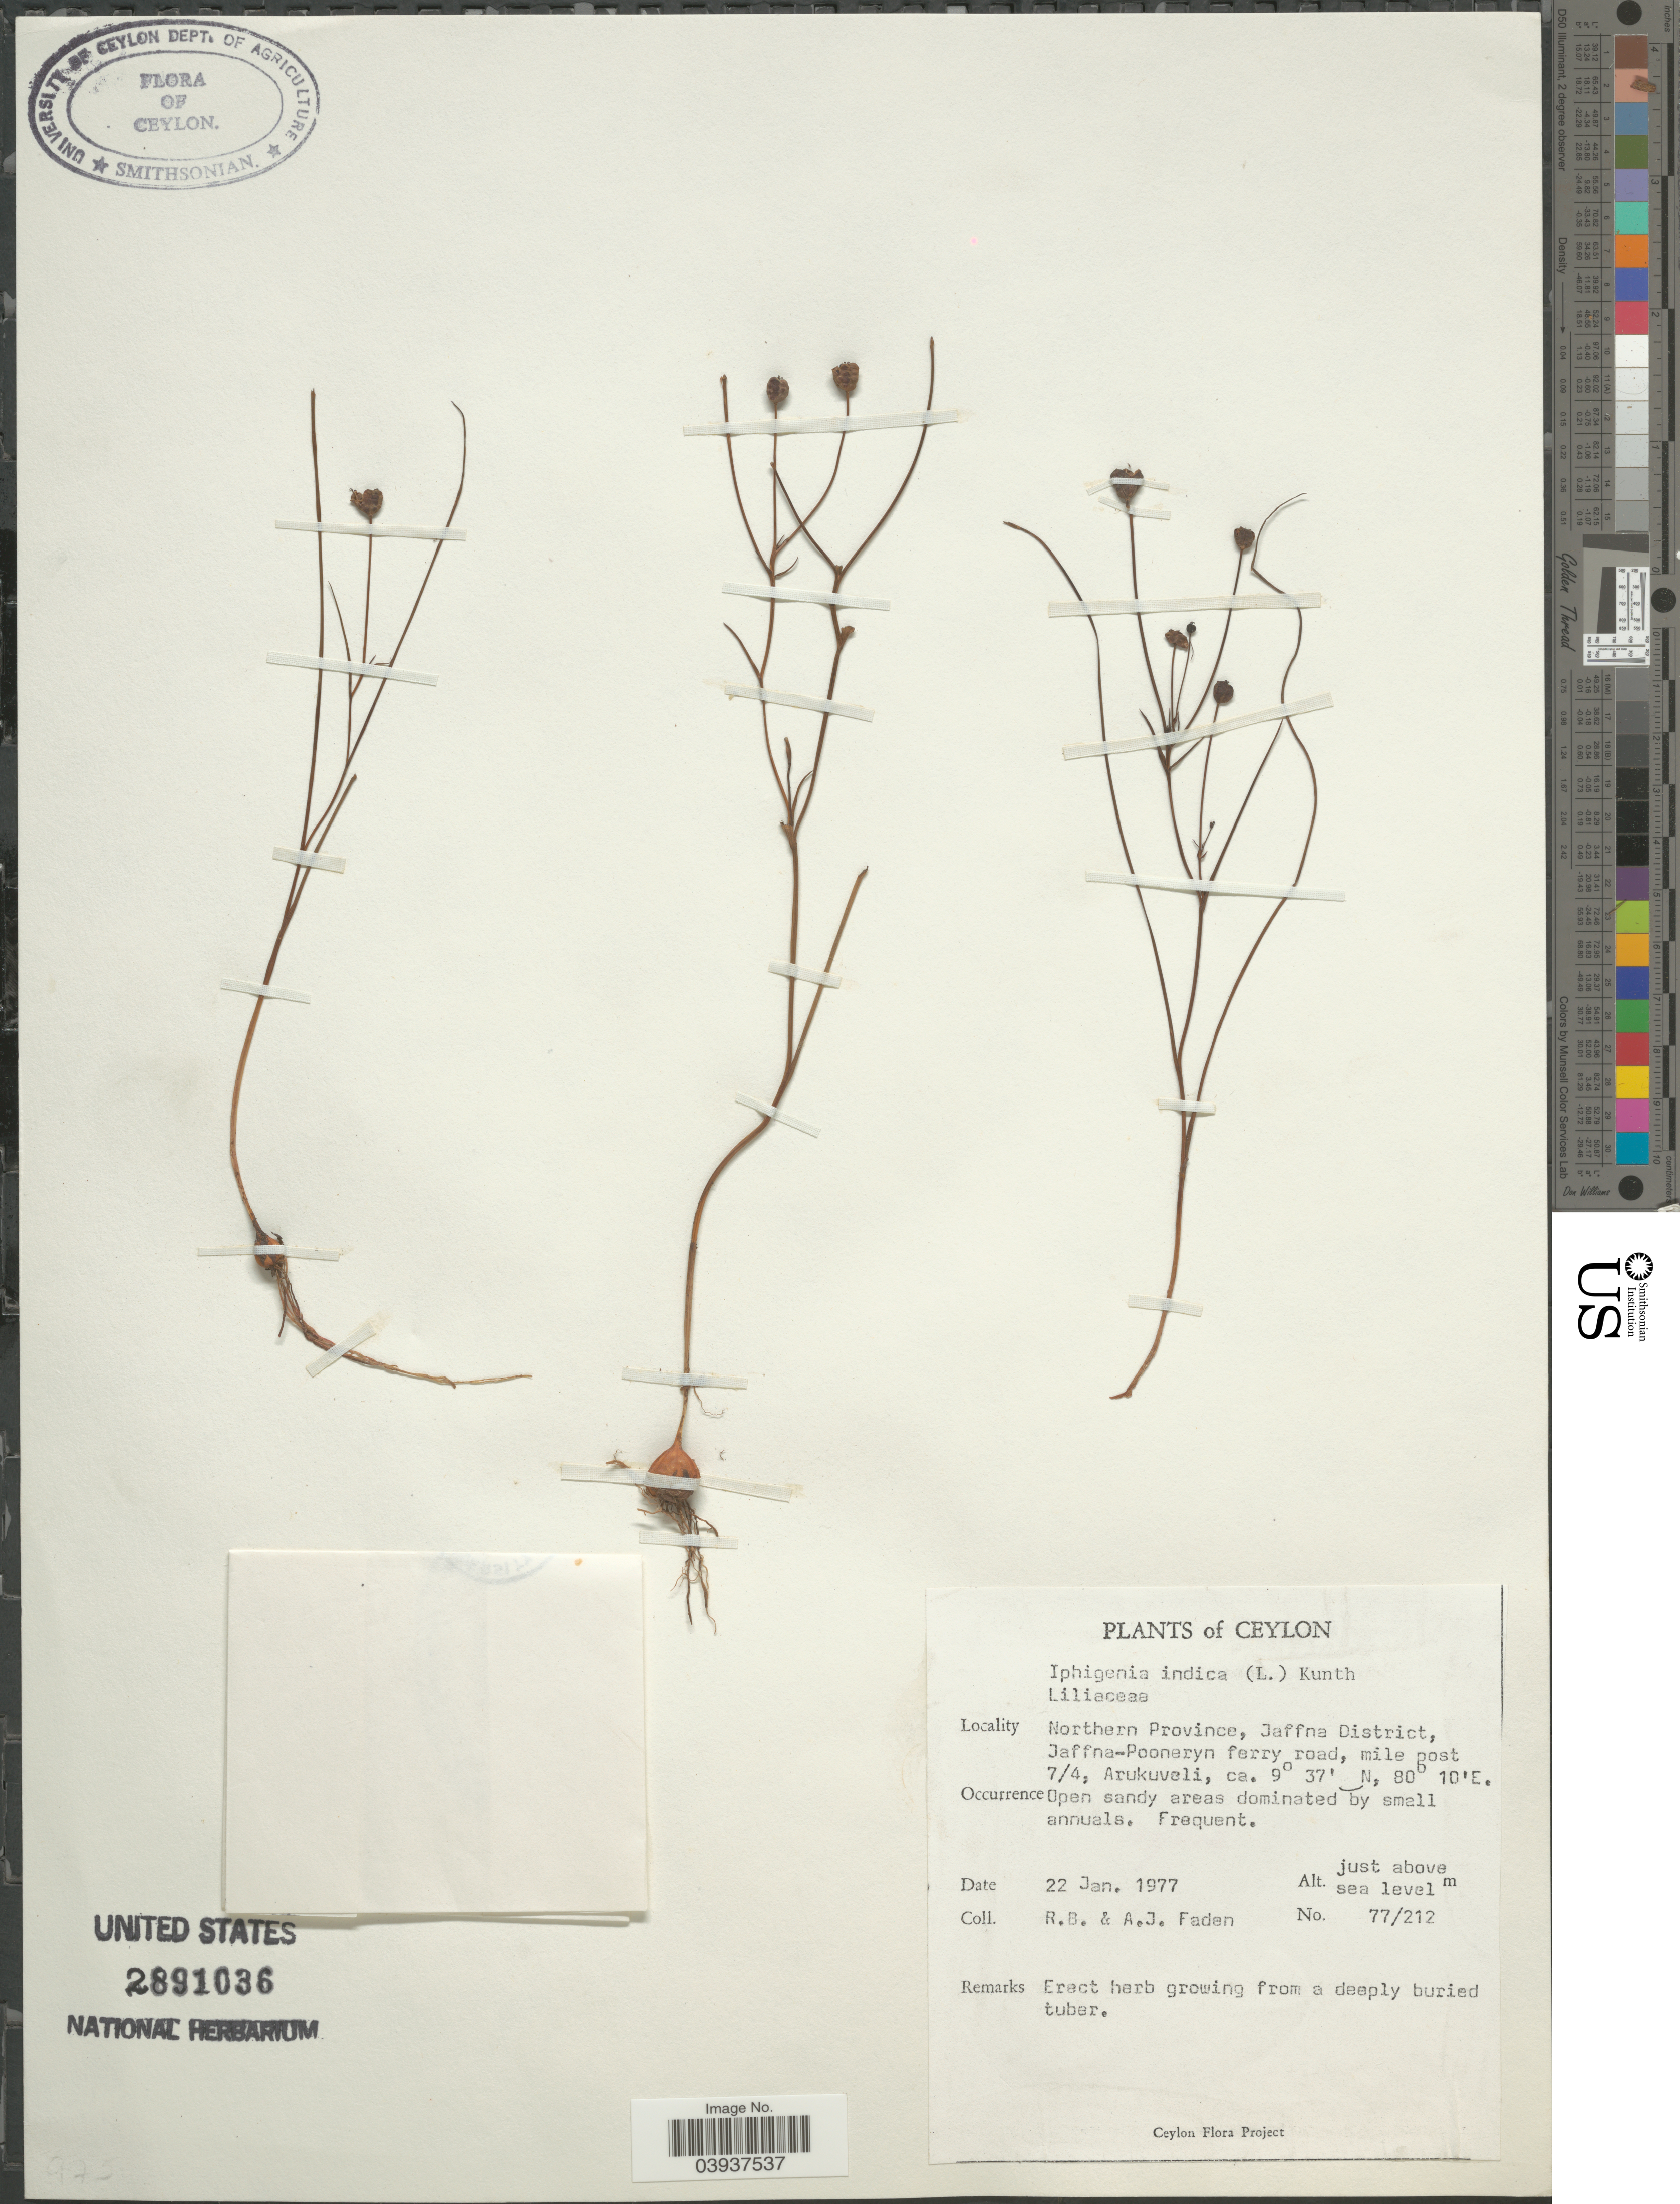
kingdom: Plantae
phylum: Tracheophyta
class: Liliopsida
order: Liliales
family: Colchicaceae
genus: Iphigenia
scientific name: Iphigenia sp.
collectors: R. B. Faden & A. J. Faden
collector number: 77/212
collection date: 1977-01-22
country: Sri Lanka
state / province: Northern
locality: Ceylon. Northern Province, Jaffna District, Jaffna- Pooneryn ferry road, mile post 7/4, Arukuveli.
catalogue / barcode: US 2891036